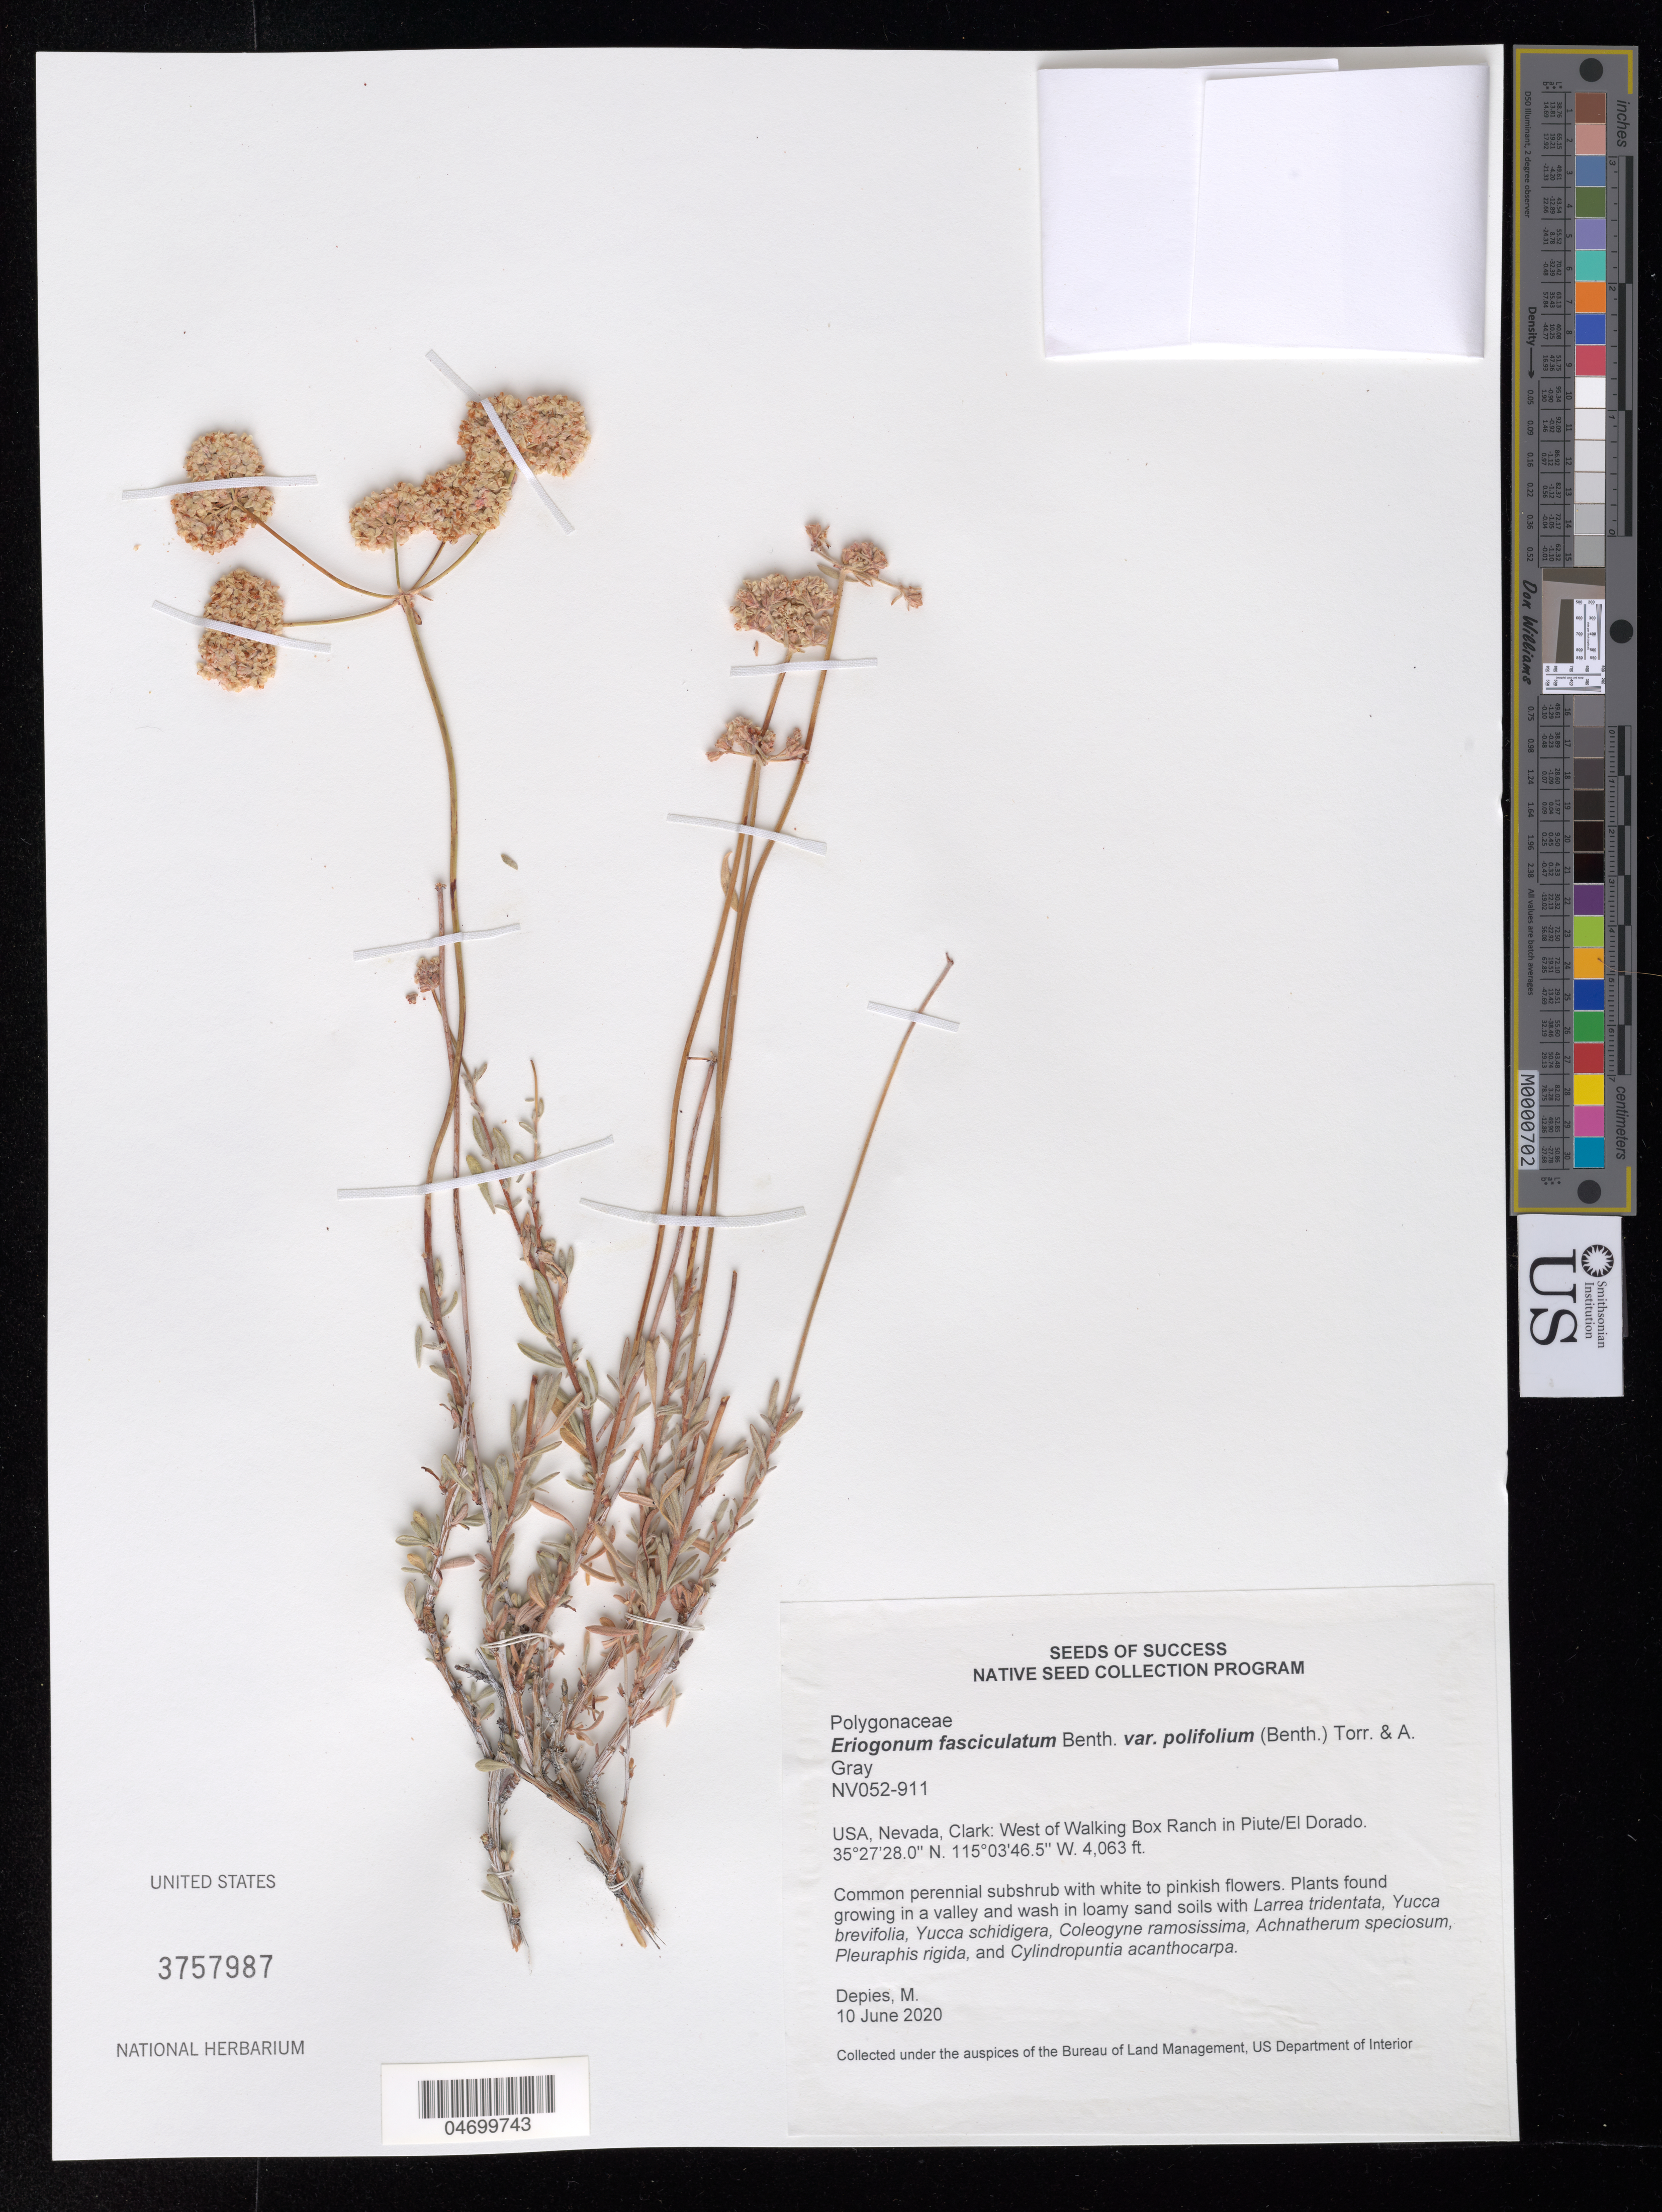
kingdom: Plantae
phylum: Tracheophyta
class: Magnoliopsida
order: Caryophyllales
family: Polygonaceae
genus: Eriogonum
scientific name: Eriogonum fasciculatum var. polifolium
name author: (Benth.) Torr. & A. Gray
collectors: M. Depies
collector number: NV052-911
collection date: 2020-06-10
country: United States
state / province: Nevada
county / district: Clark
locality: W of Walking Box Ranch in Piute/El Dorado.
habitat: Loamy sand soils. Valley and wash. With Larrea tridentata, Yucca brevifolia, Pleuraphisrigida, ect.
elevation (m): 1238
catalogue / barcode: US 3757987